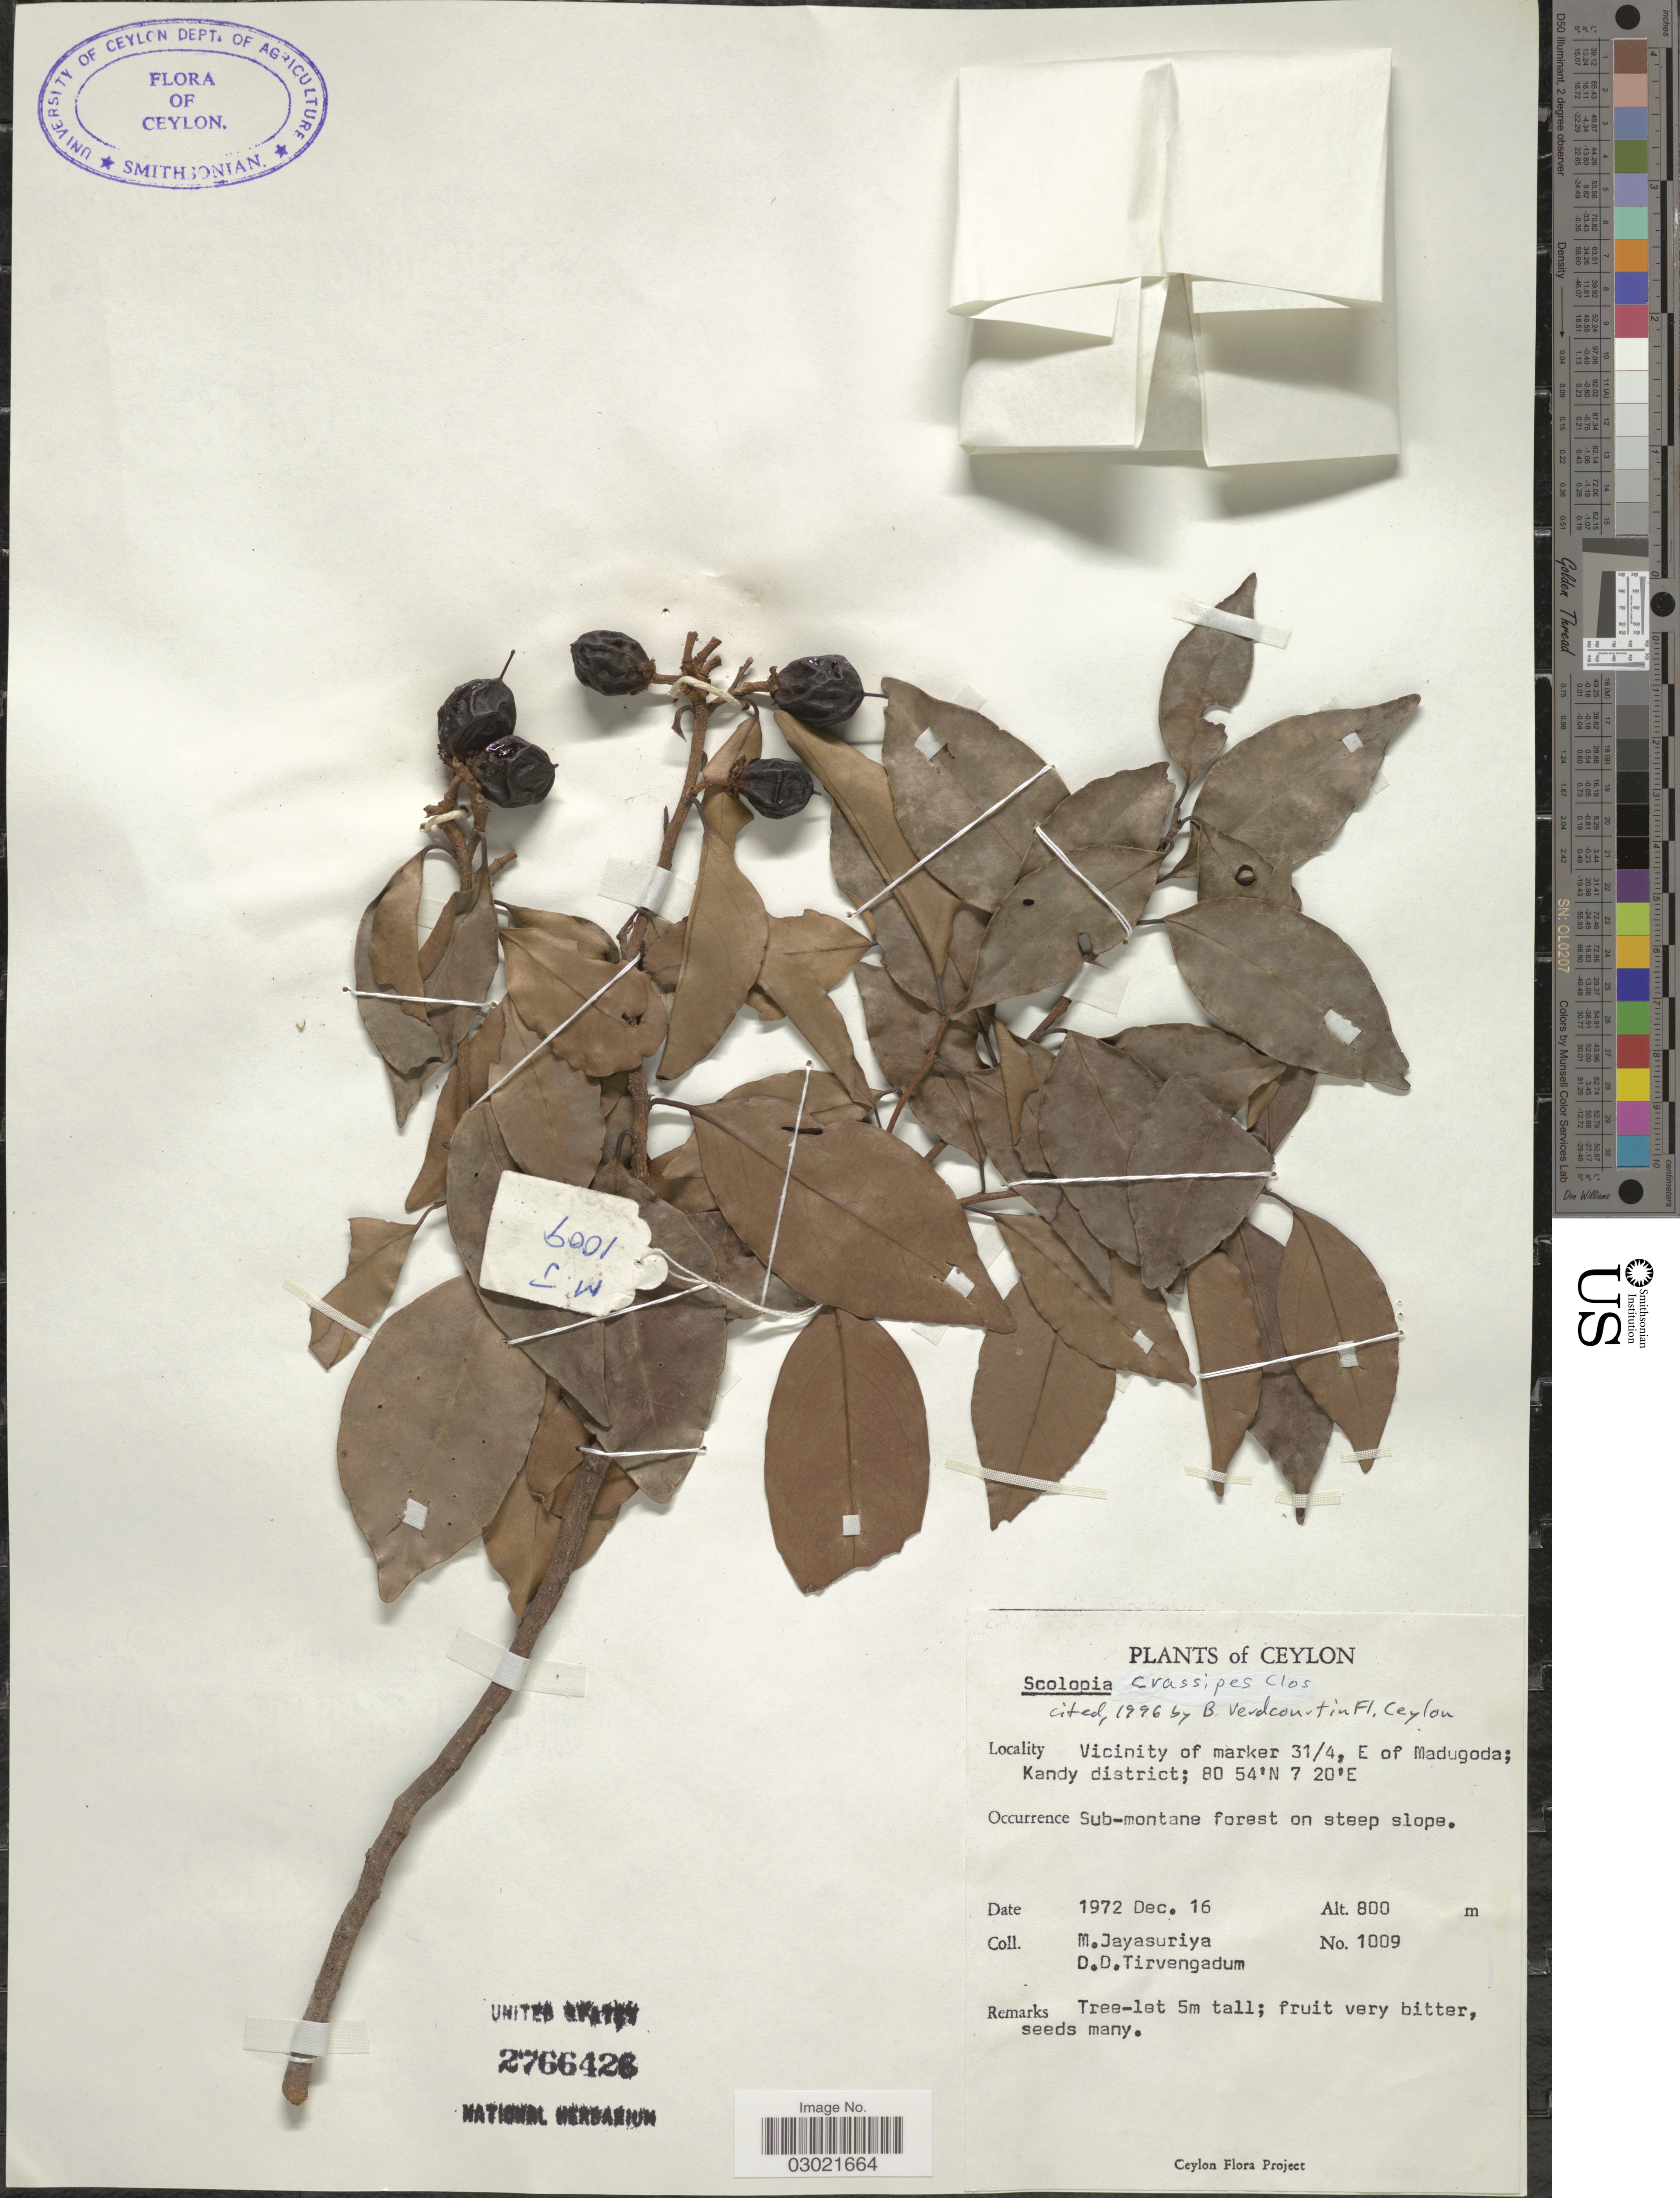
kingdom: Plantae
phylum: Tracheophyta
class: Magnoliopsida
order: Malpighiales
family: Salicaceae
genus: Scolopia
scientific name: Scolopia crassipes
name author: Clos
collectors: M. Jayasuriya & D. Tirvengadum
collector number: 1009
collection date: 1972-12-16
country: Sri Lanka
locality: Ceylon. Vicinity of marker 31/4, E. of Madugoda; Kandy District.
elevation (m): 800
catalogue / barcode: US 2766426